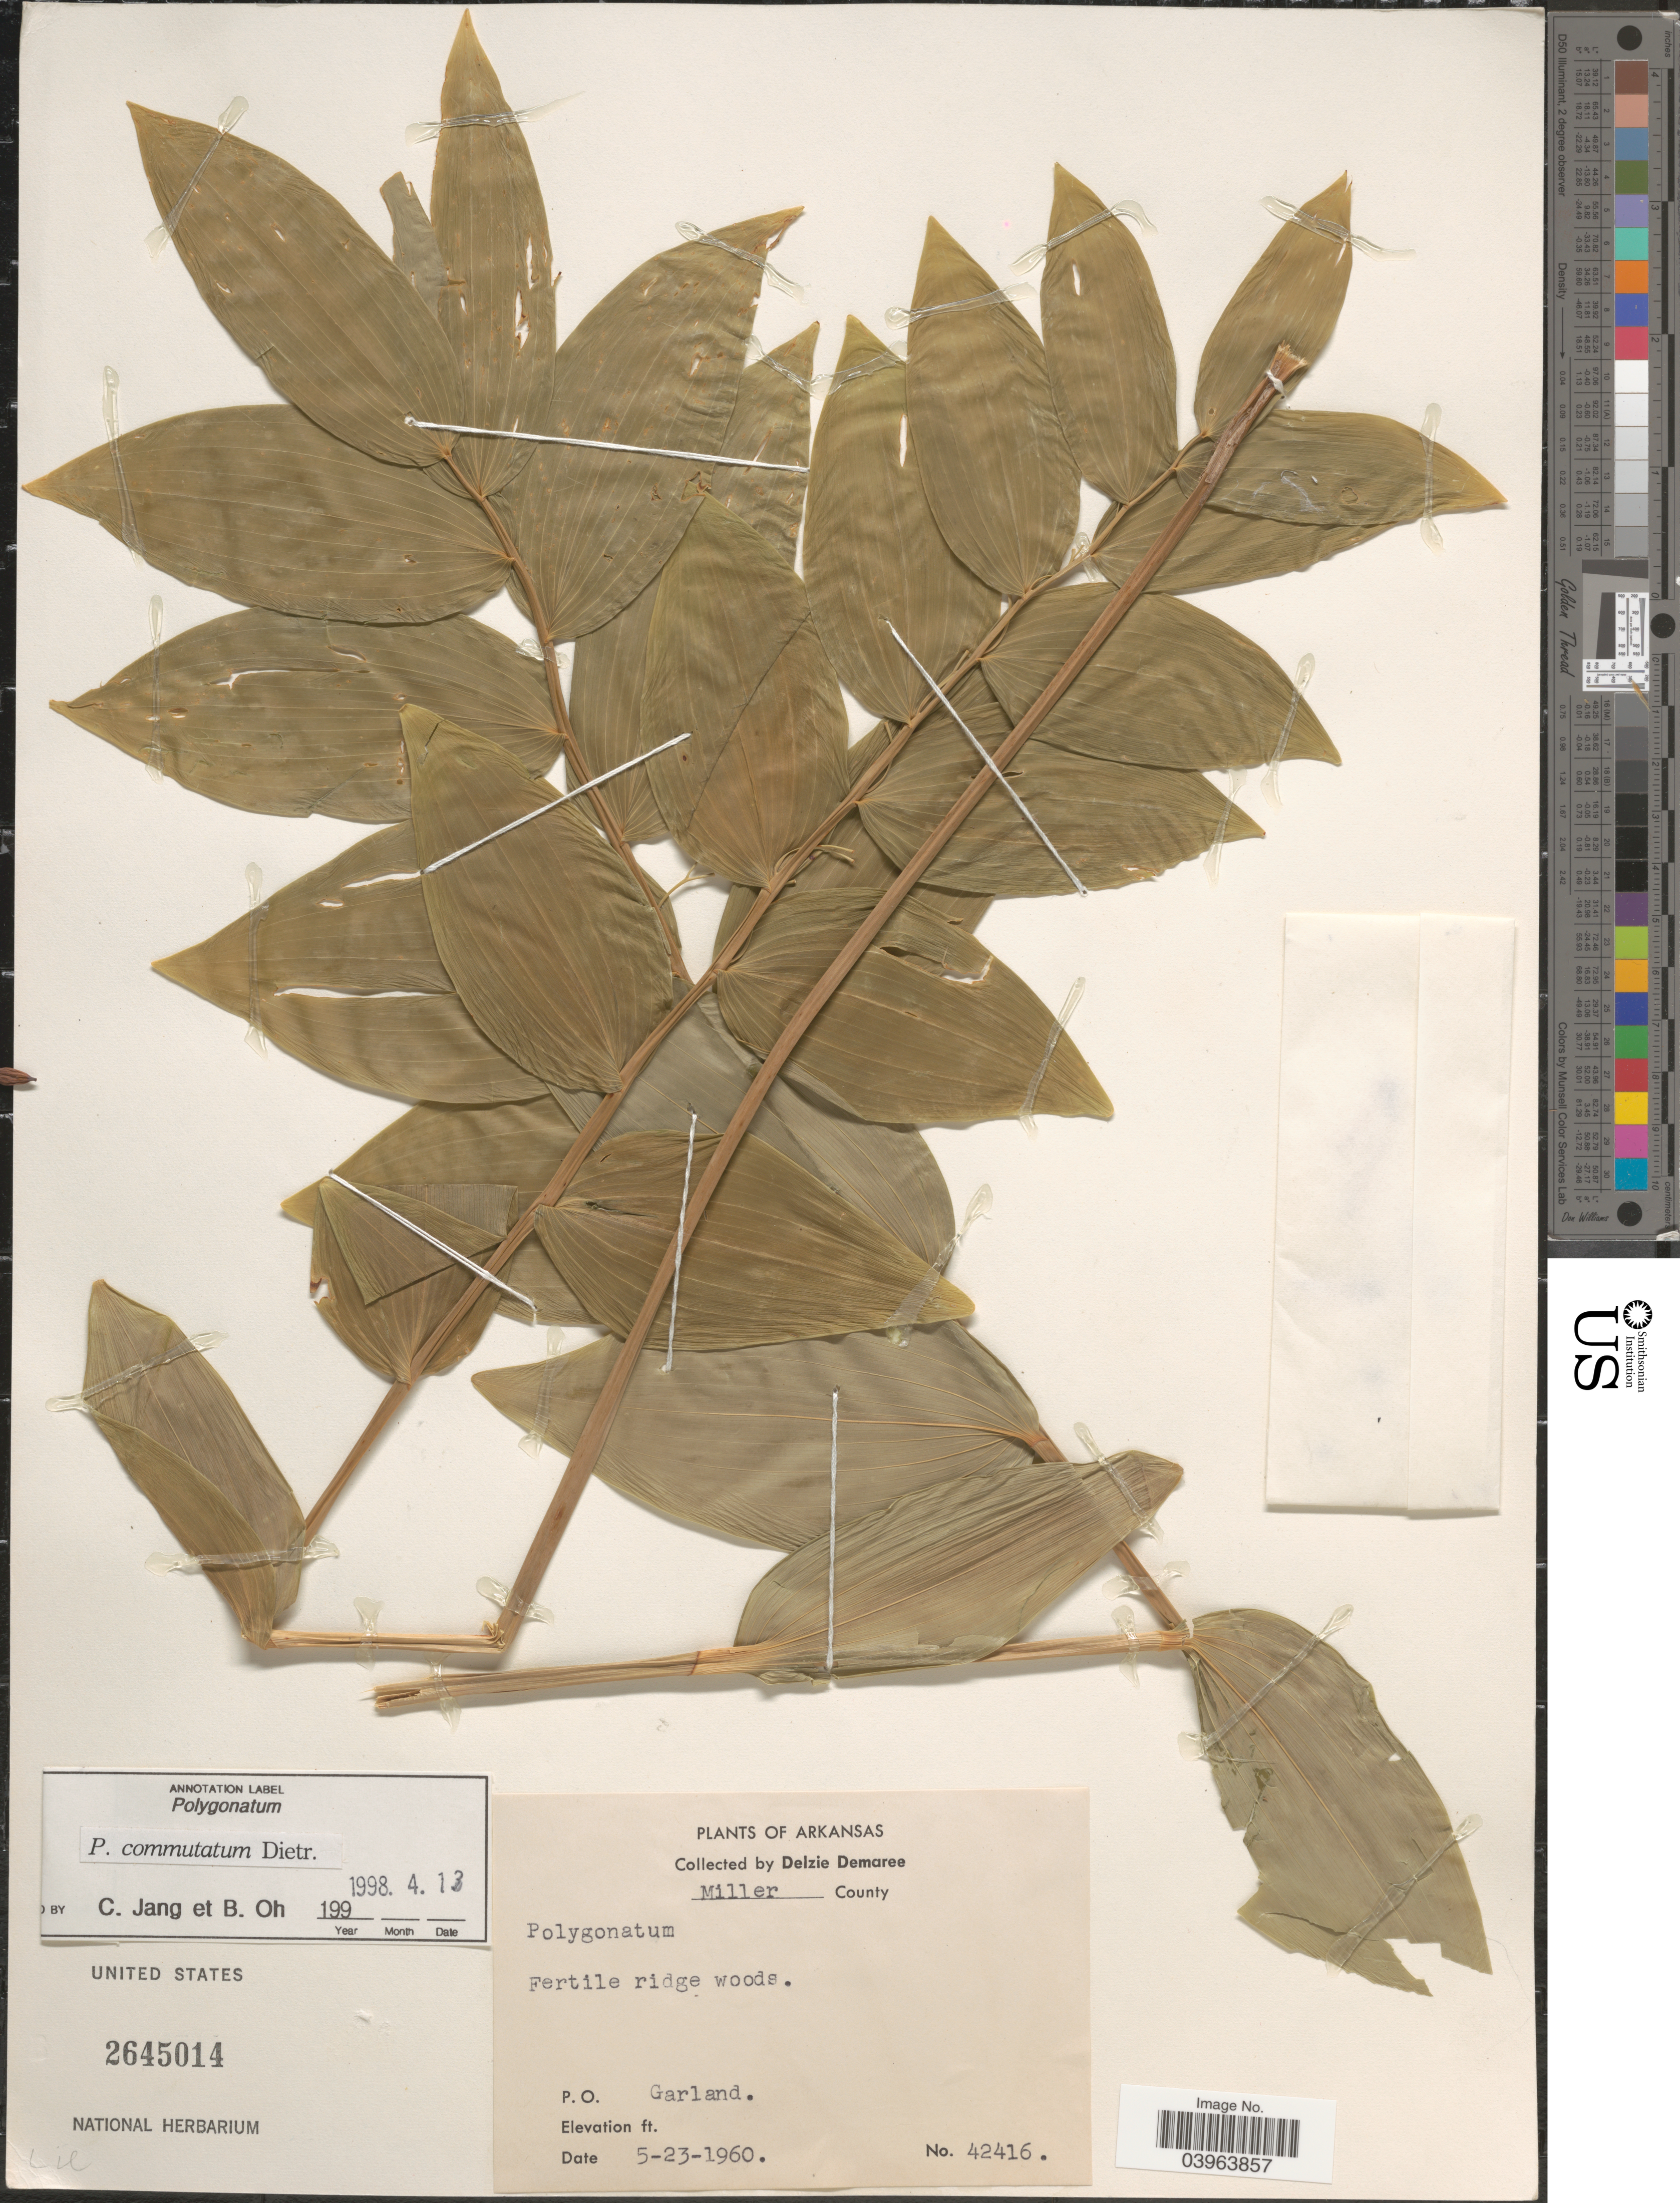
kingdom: Plantae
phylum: Tracheophyta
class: Liliopsida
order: Asparagales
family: Asparagaceae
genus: Polygonatum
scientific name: Polygonatum commutatum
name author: (Schult. f.) A. Dietr.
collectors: D. Demaree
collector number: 42416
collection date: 1960-05-23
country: United States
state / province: Arkansas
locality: Miller County. Fertile ridge woods. P. O. Garland.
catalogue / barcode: US 2645014